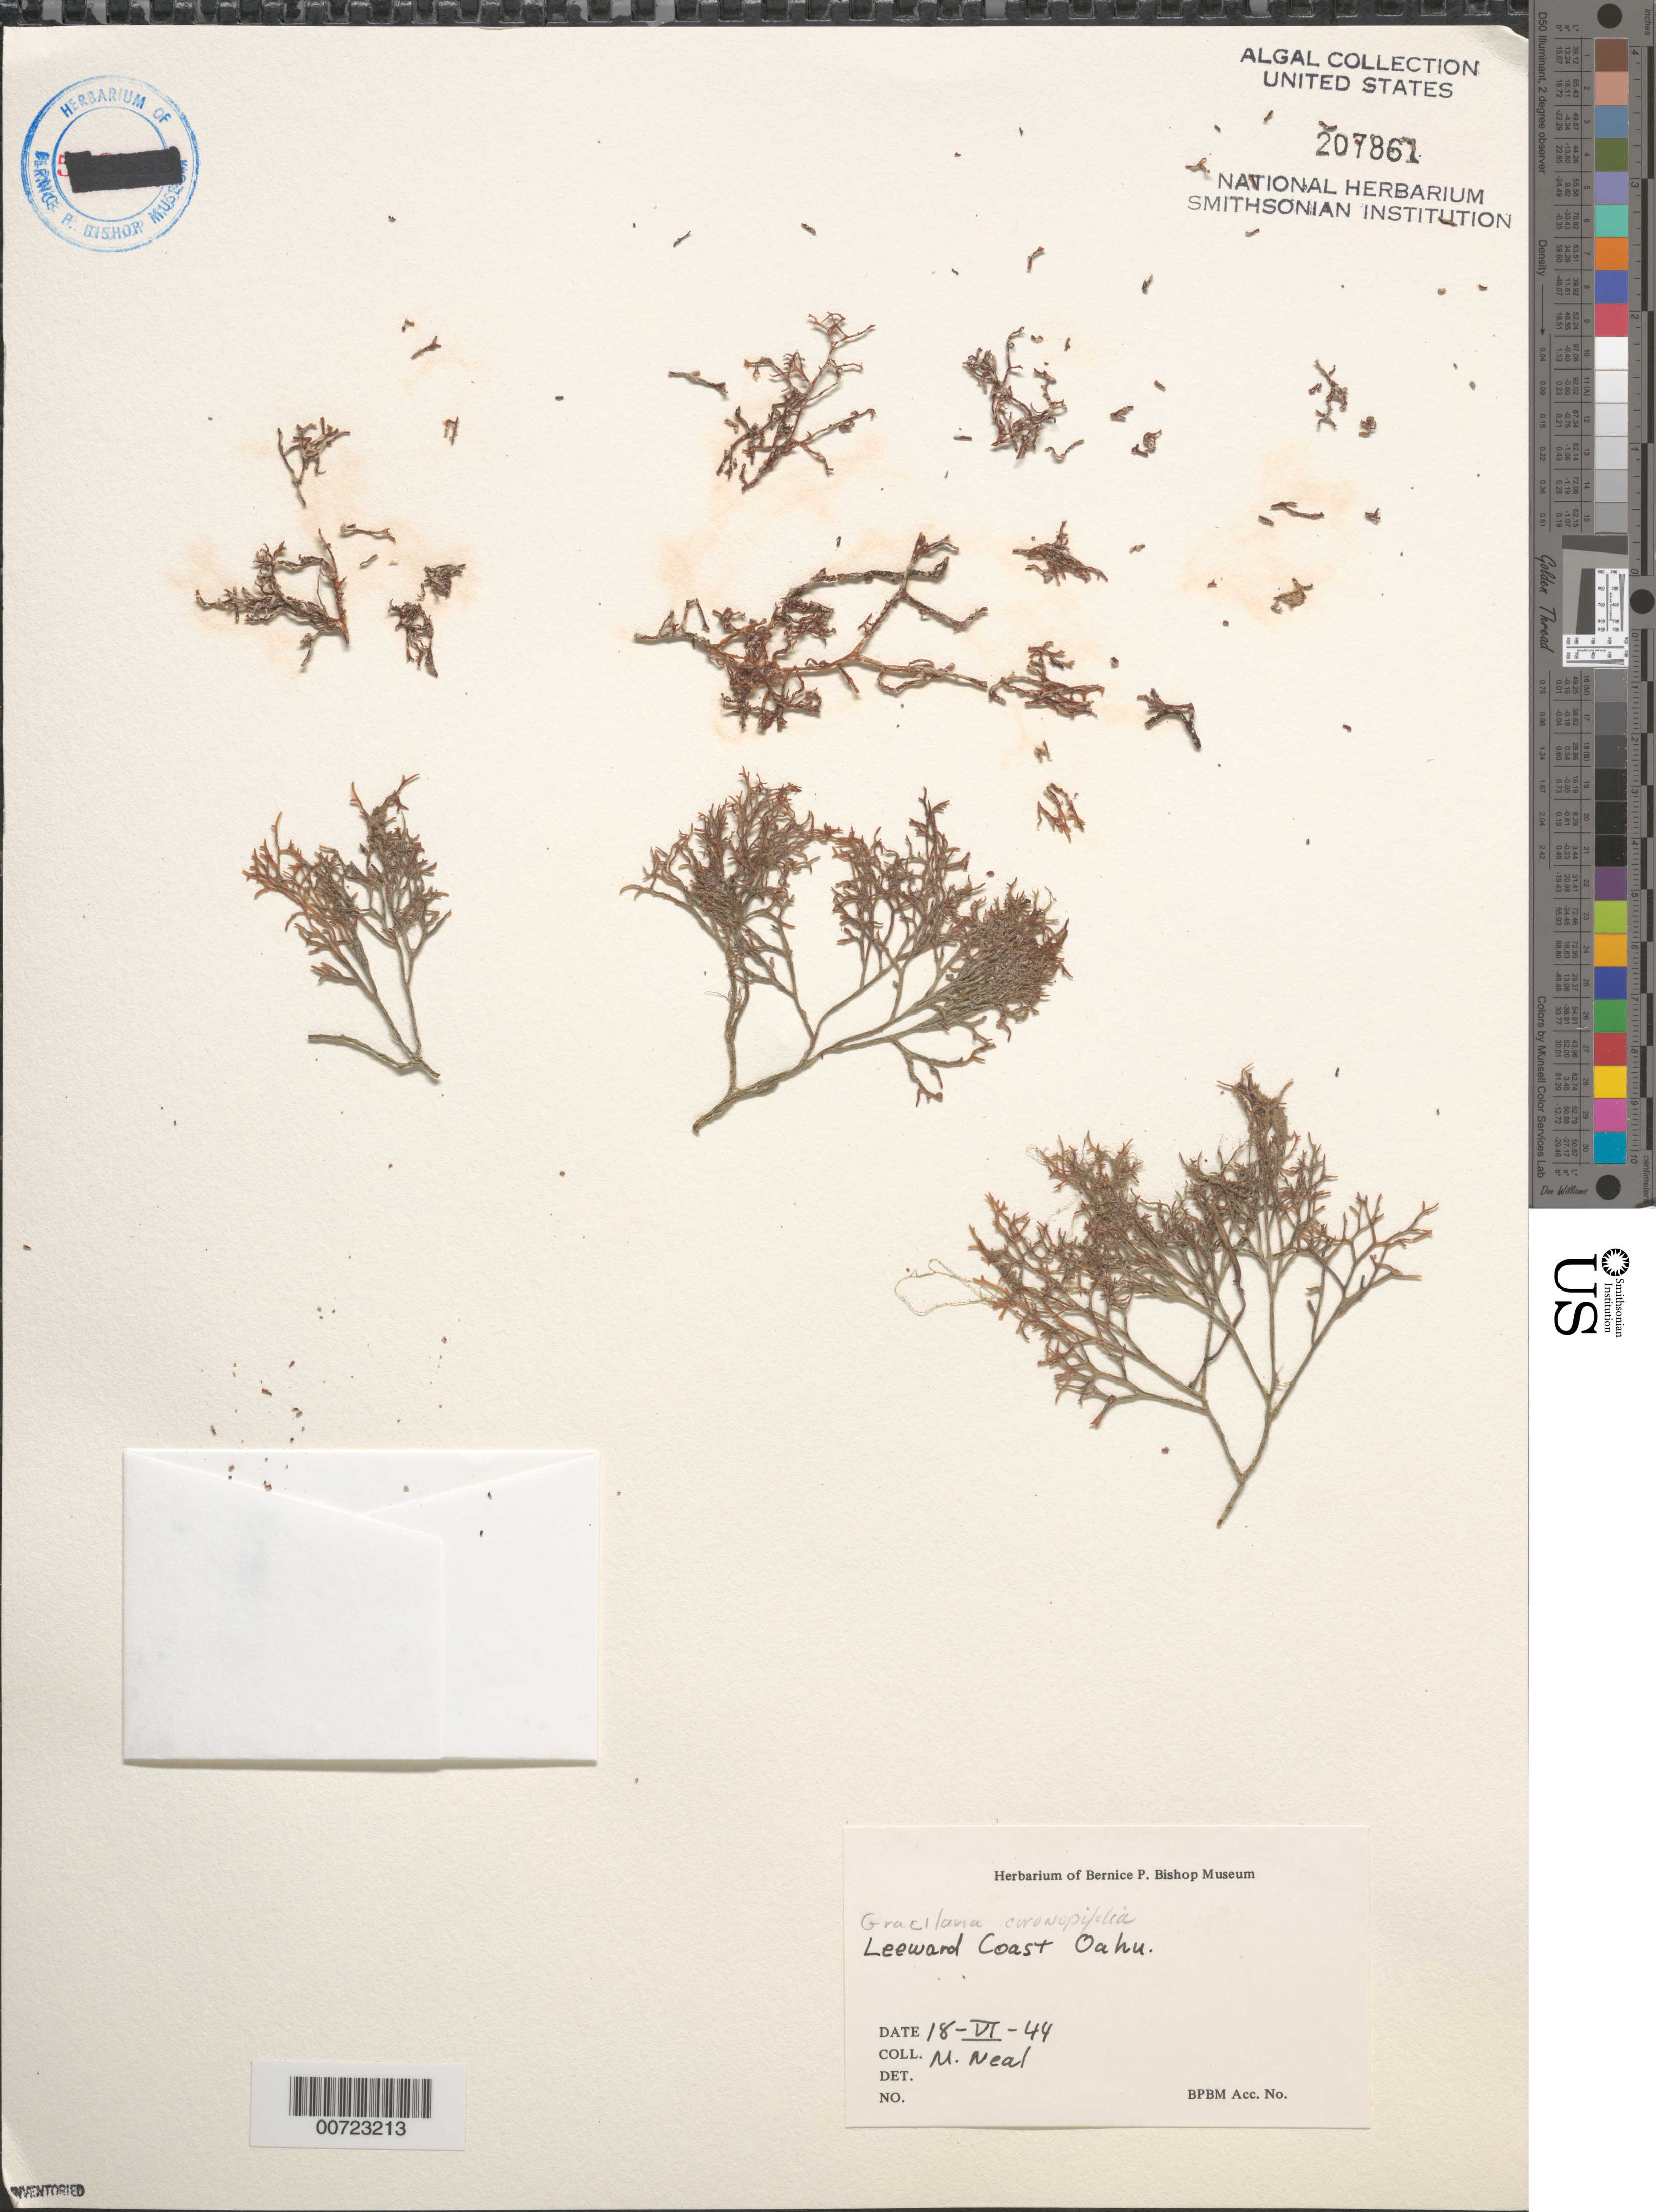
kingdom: Plantae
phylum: Rhodophyta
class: Florideophyceae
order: Gracilariales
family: Gracilariaceae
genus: Gracilaria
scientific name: Gracilaria coronopifolia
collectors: W. Ning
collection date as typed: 18 Jun 1944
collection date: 1944-06-18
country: United States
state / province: Hawaii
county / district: Honolulu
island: Oahu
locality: Leeward coast of Oahu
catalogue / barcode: US 207861